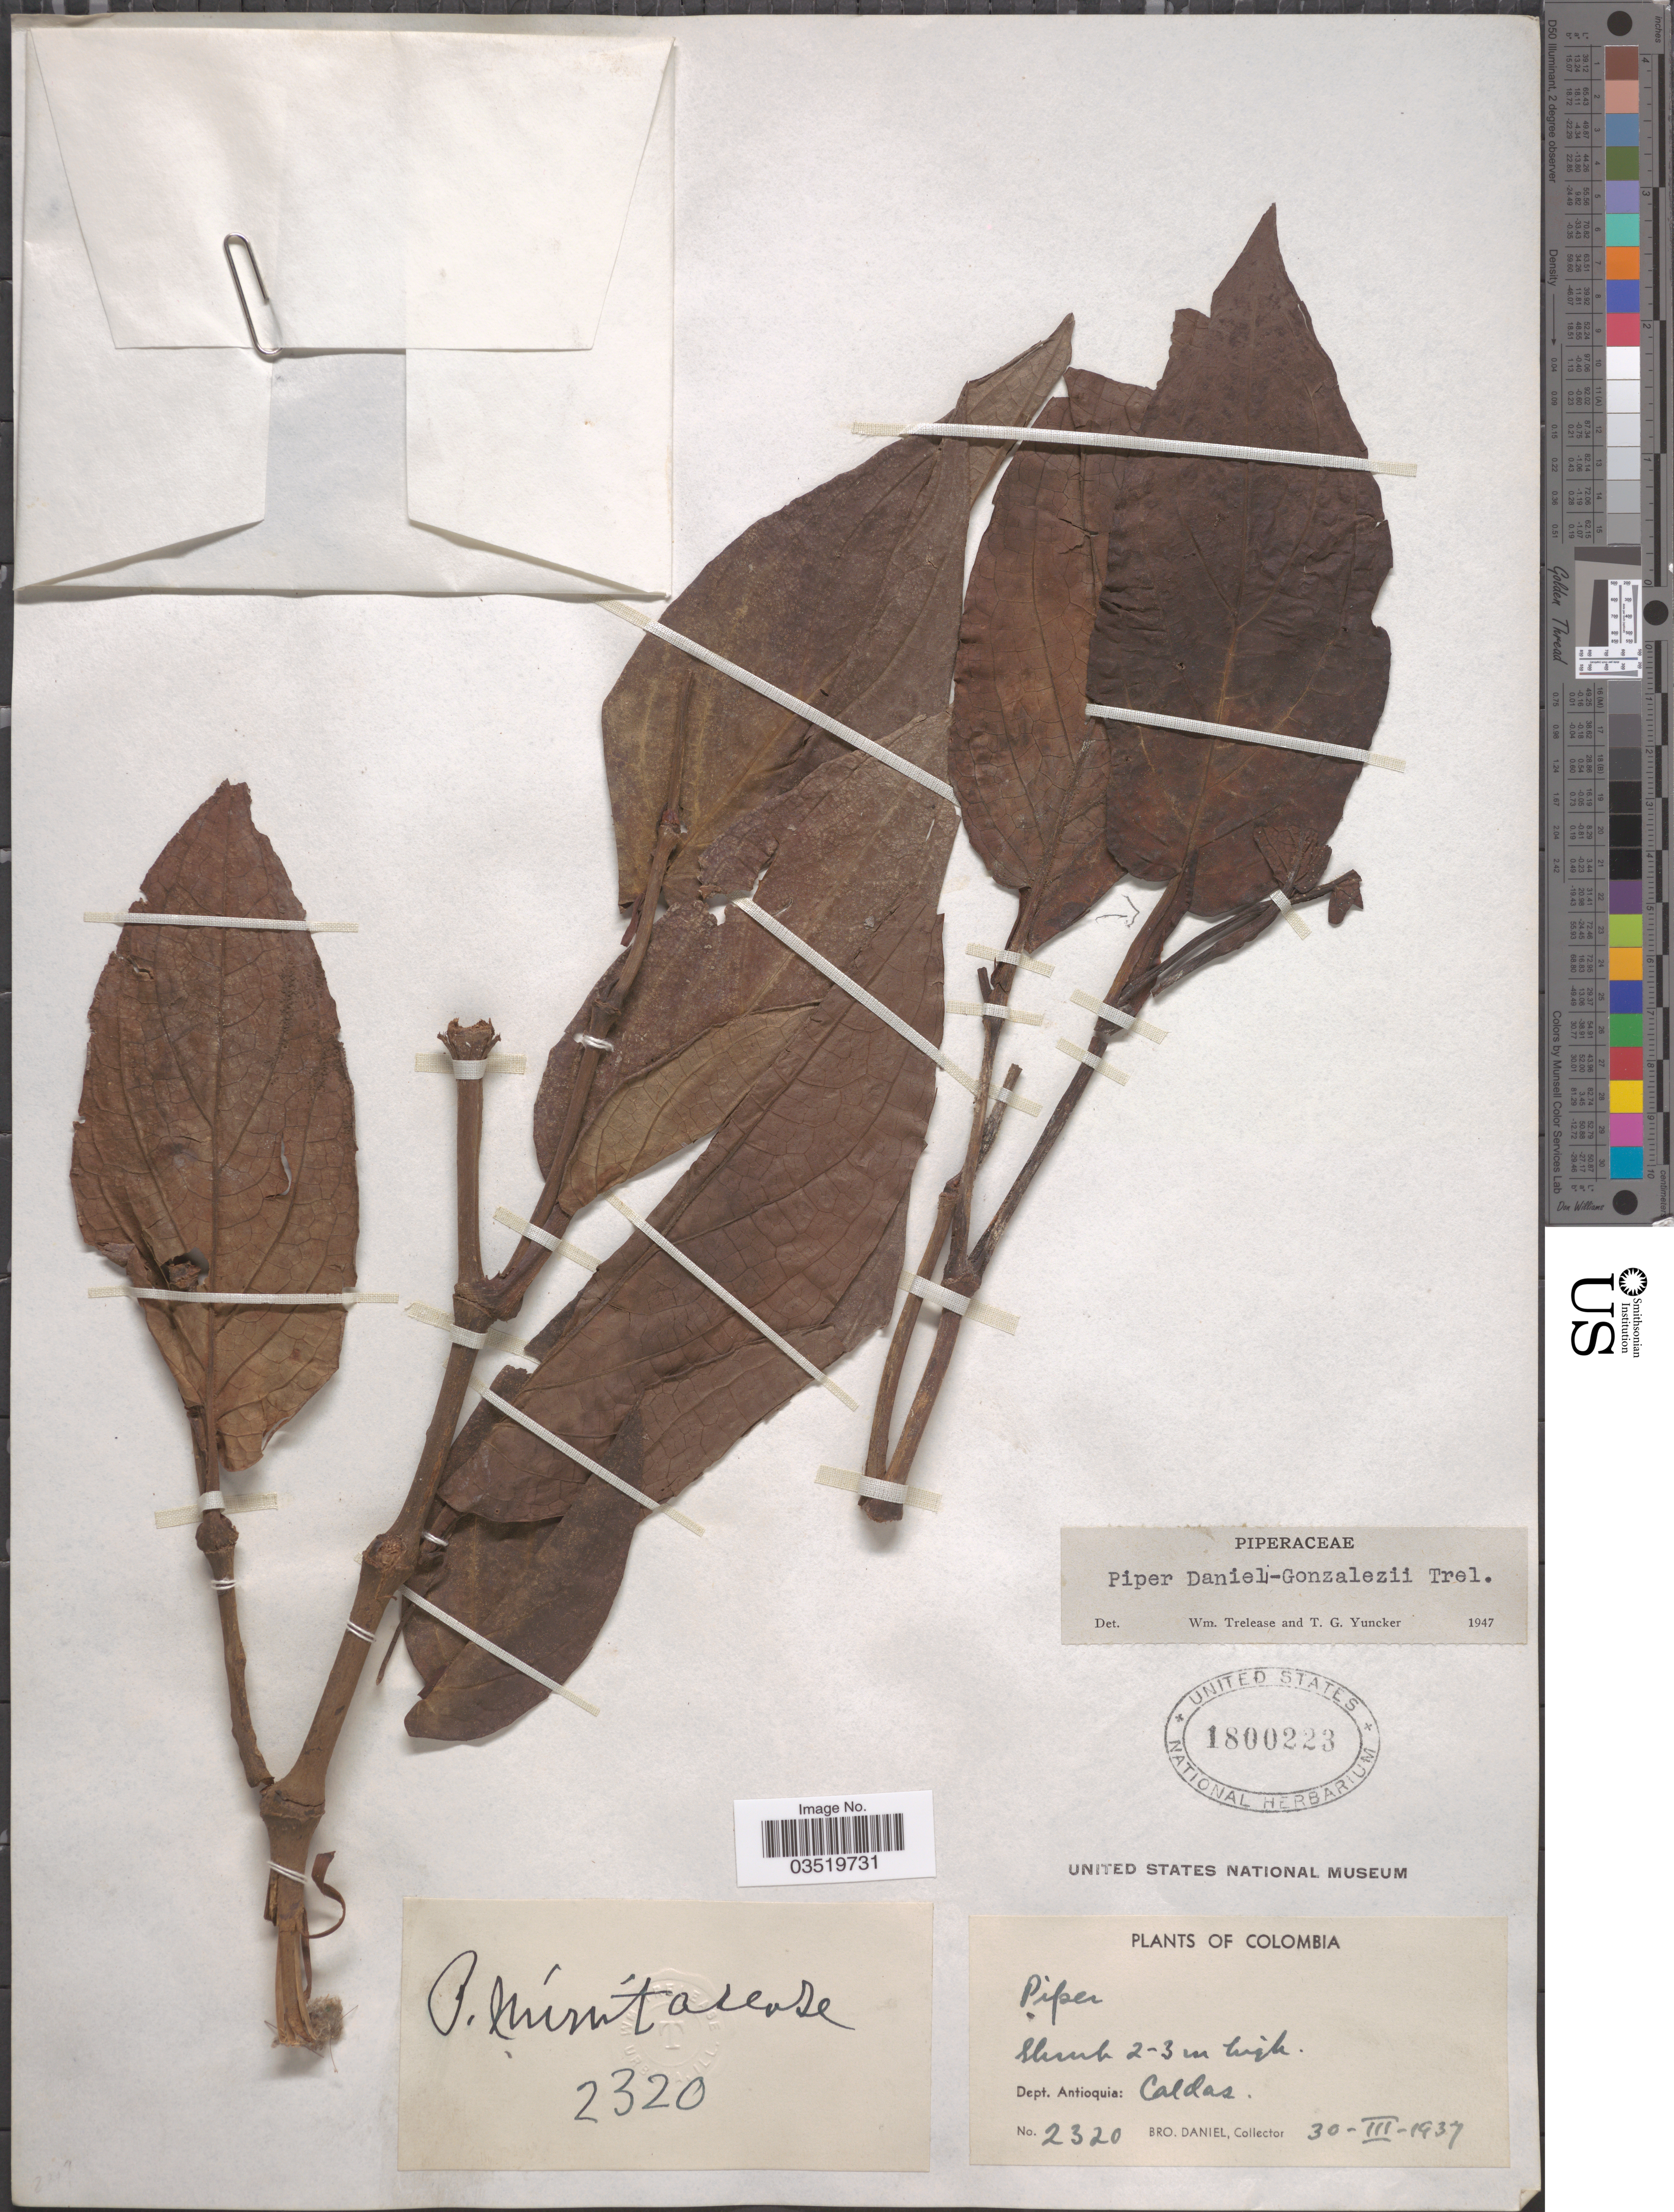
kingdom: Plantae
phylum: Tracheophyta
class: Magnoliopsida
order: Piperales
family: Piperaceae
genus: Piper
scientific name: Piper daniel-gonzalezii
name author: Trel.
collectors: Bro. Daniel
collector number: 2320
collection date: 1937-03-30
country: Colombia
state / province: Antioquia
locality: Dept. Antioquia: Caldas.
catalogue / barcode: US 1800223